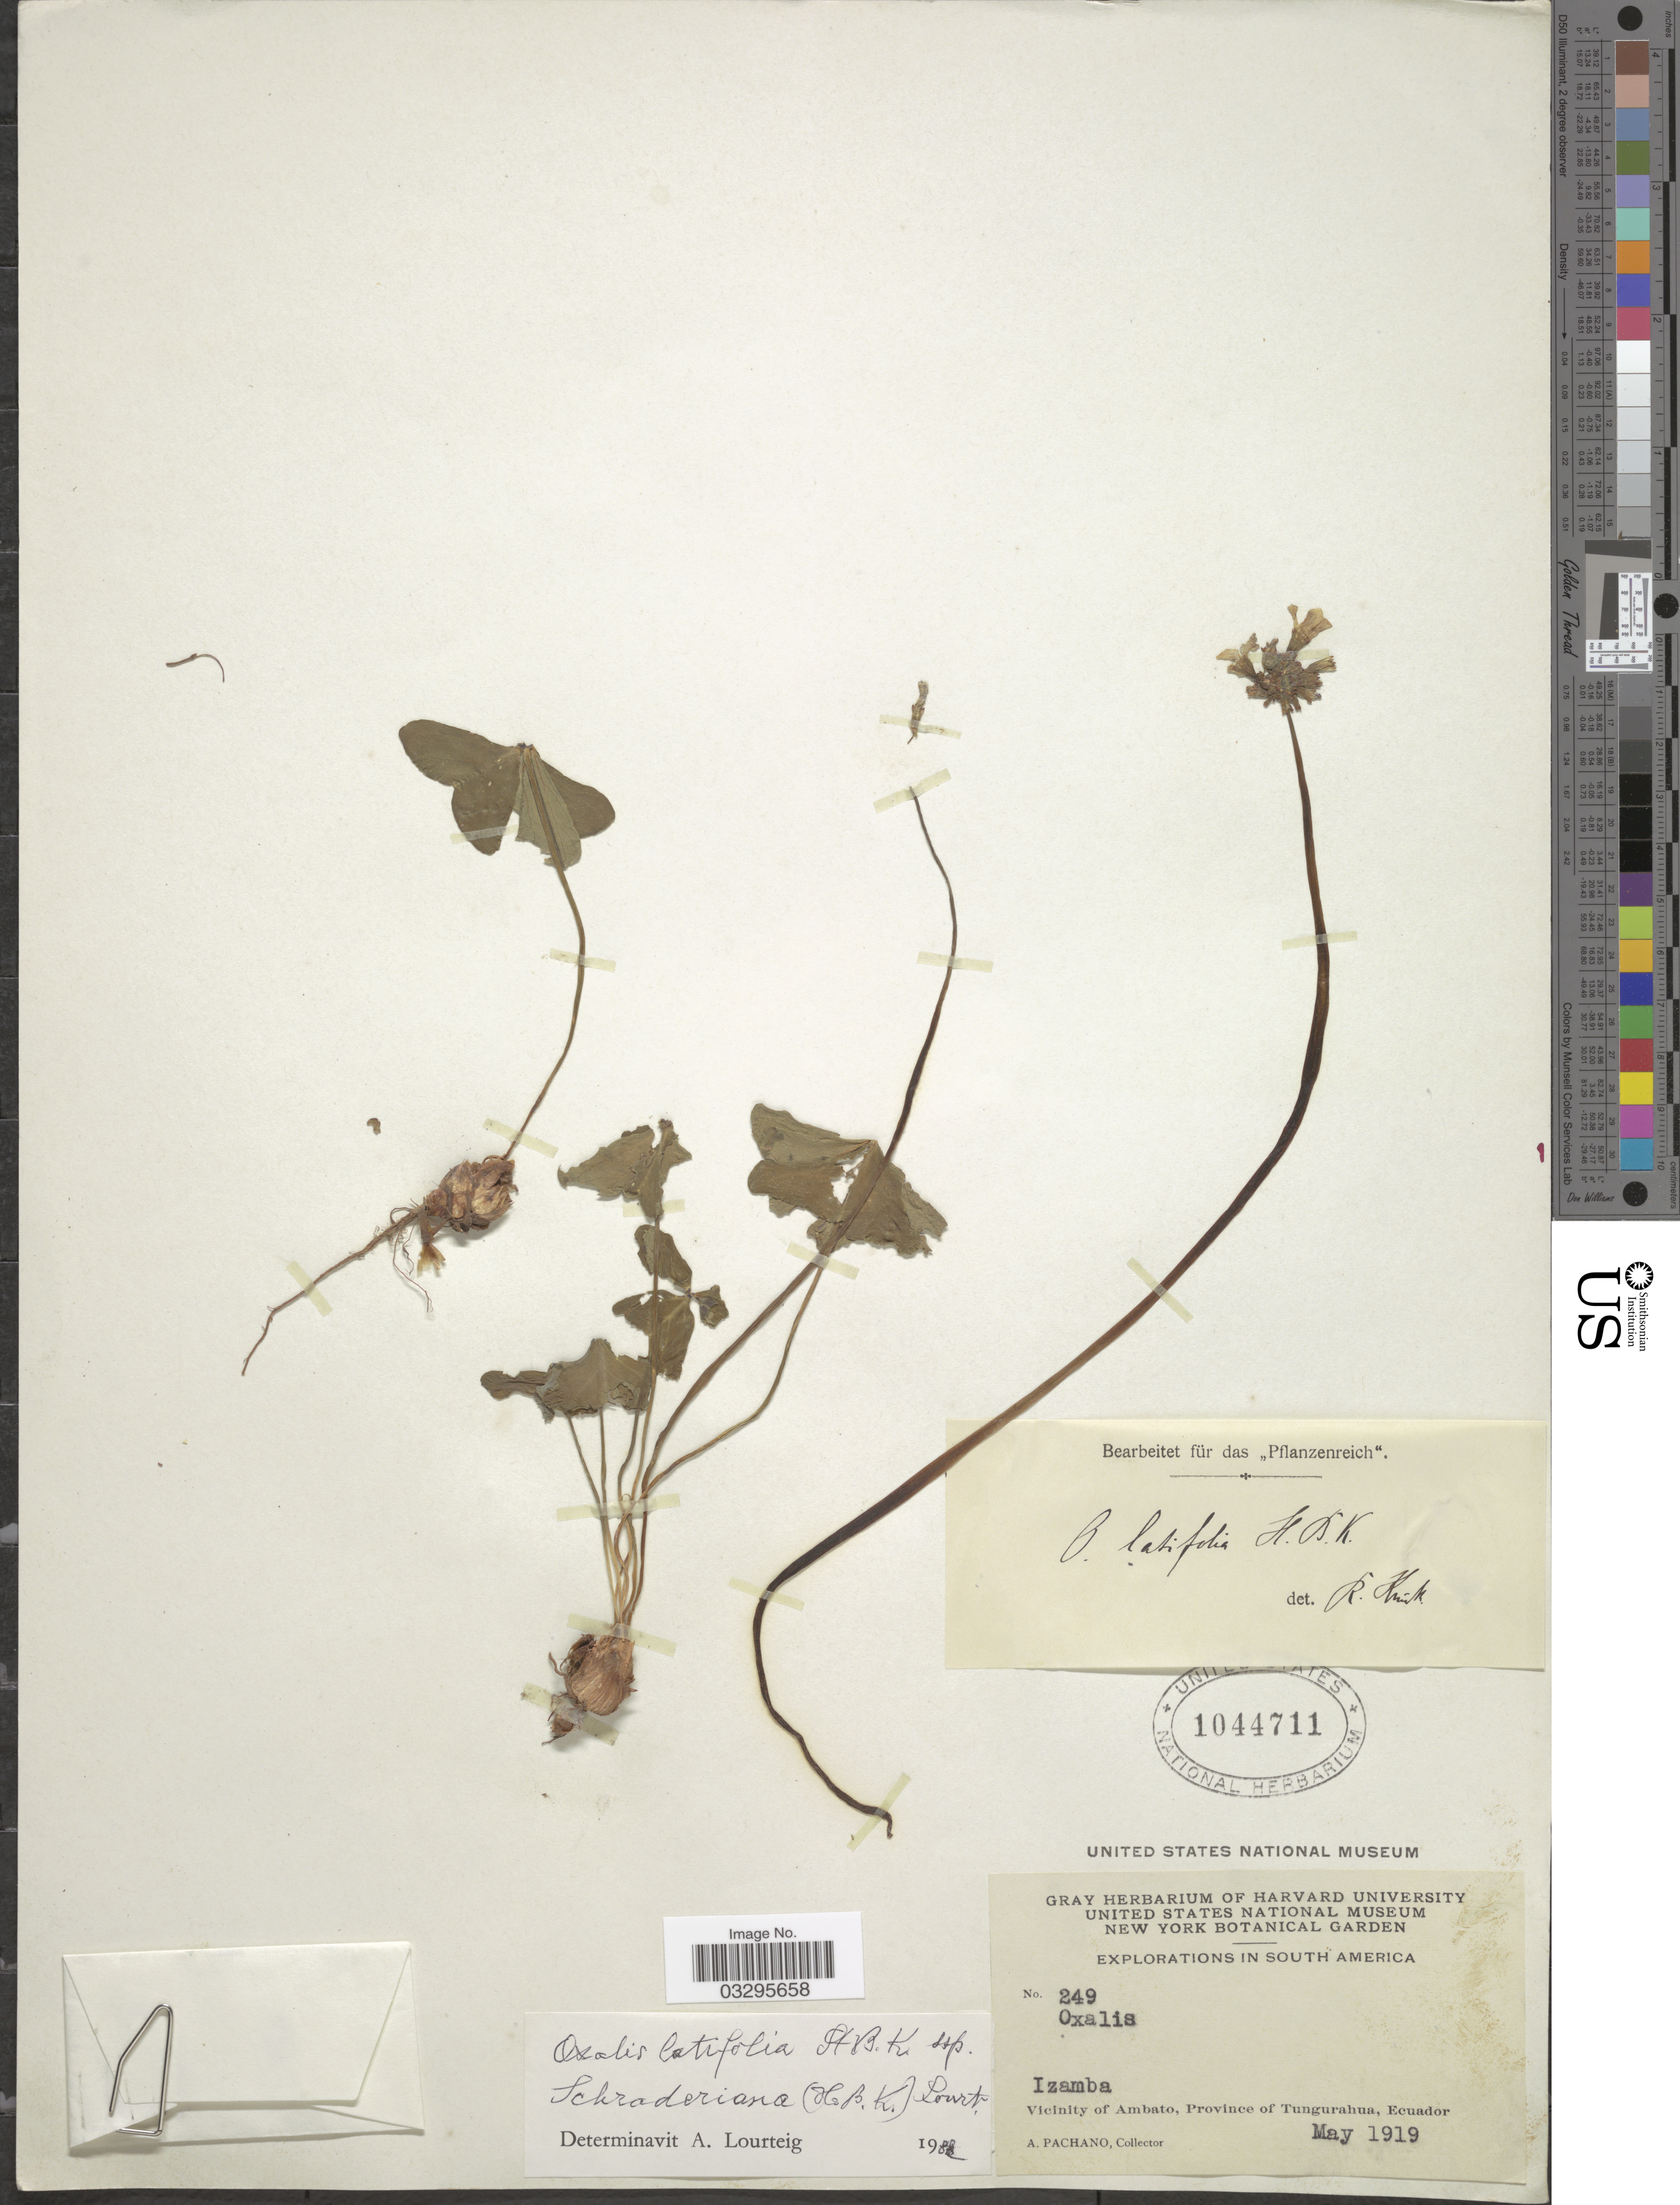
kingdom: Plantae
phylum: Tracheophyta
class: Magnoliopsida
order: Oxalidales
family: Oxalidaceae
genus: Oxalis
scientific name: Oxalis latifolia subsp. schraderiana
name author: (Kunth) Lourteig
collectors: A. Pachano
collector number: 249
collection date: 1919-05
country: Ecuador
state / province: Tungurahua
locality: Izamba, Vicinity of Ambato.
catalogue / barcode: US 1044711